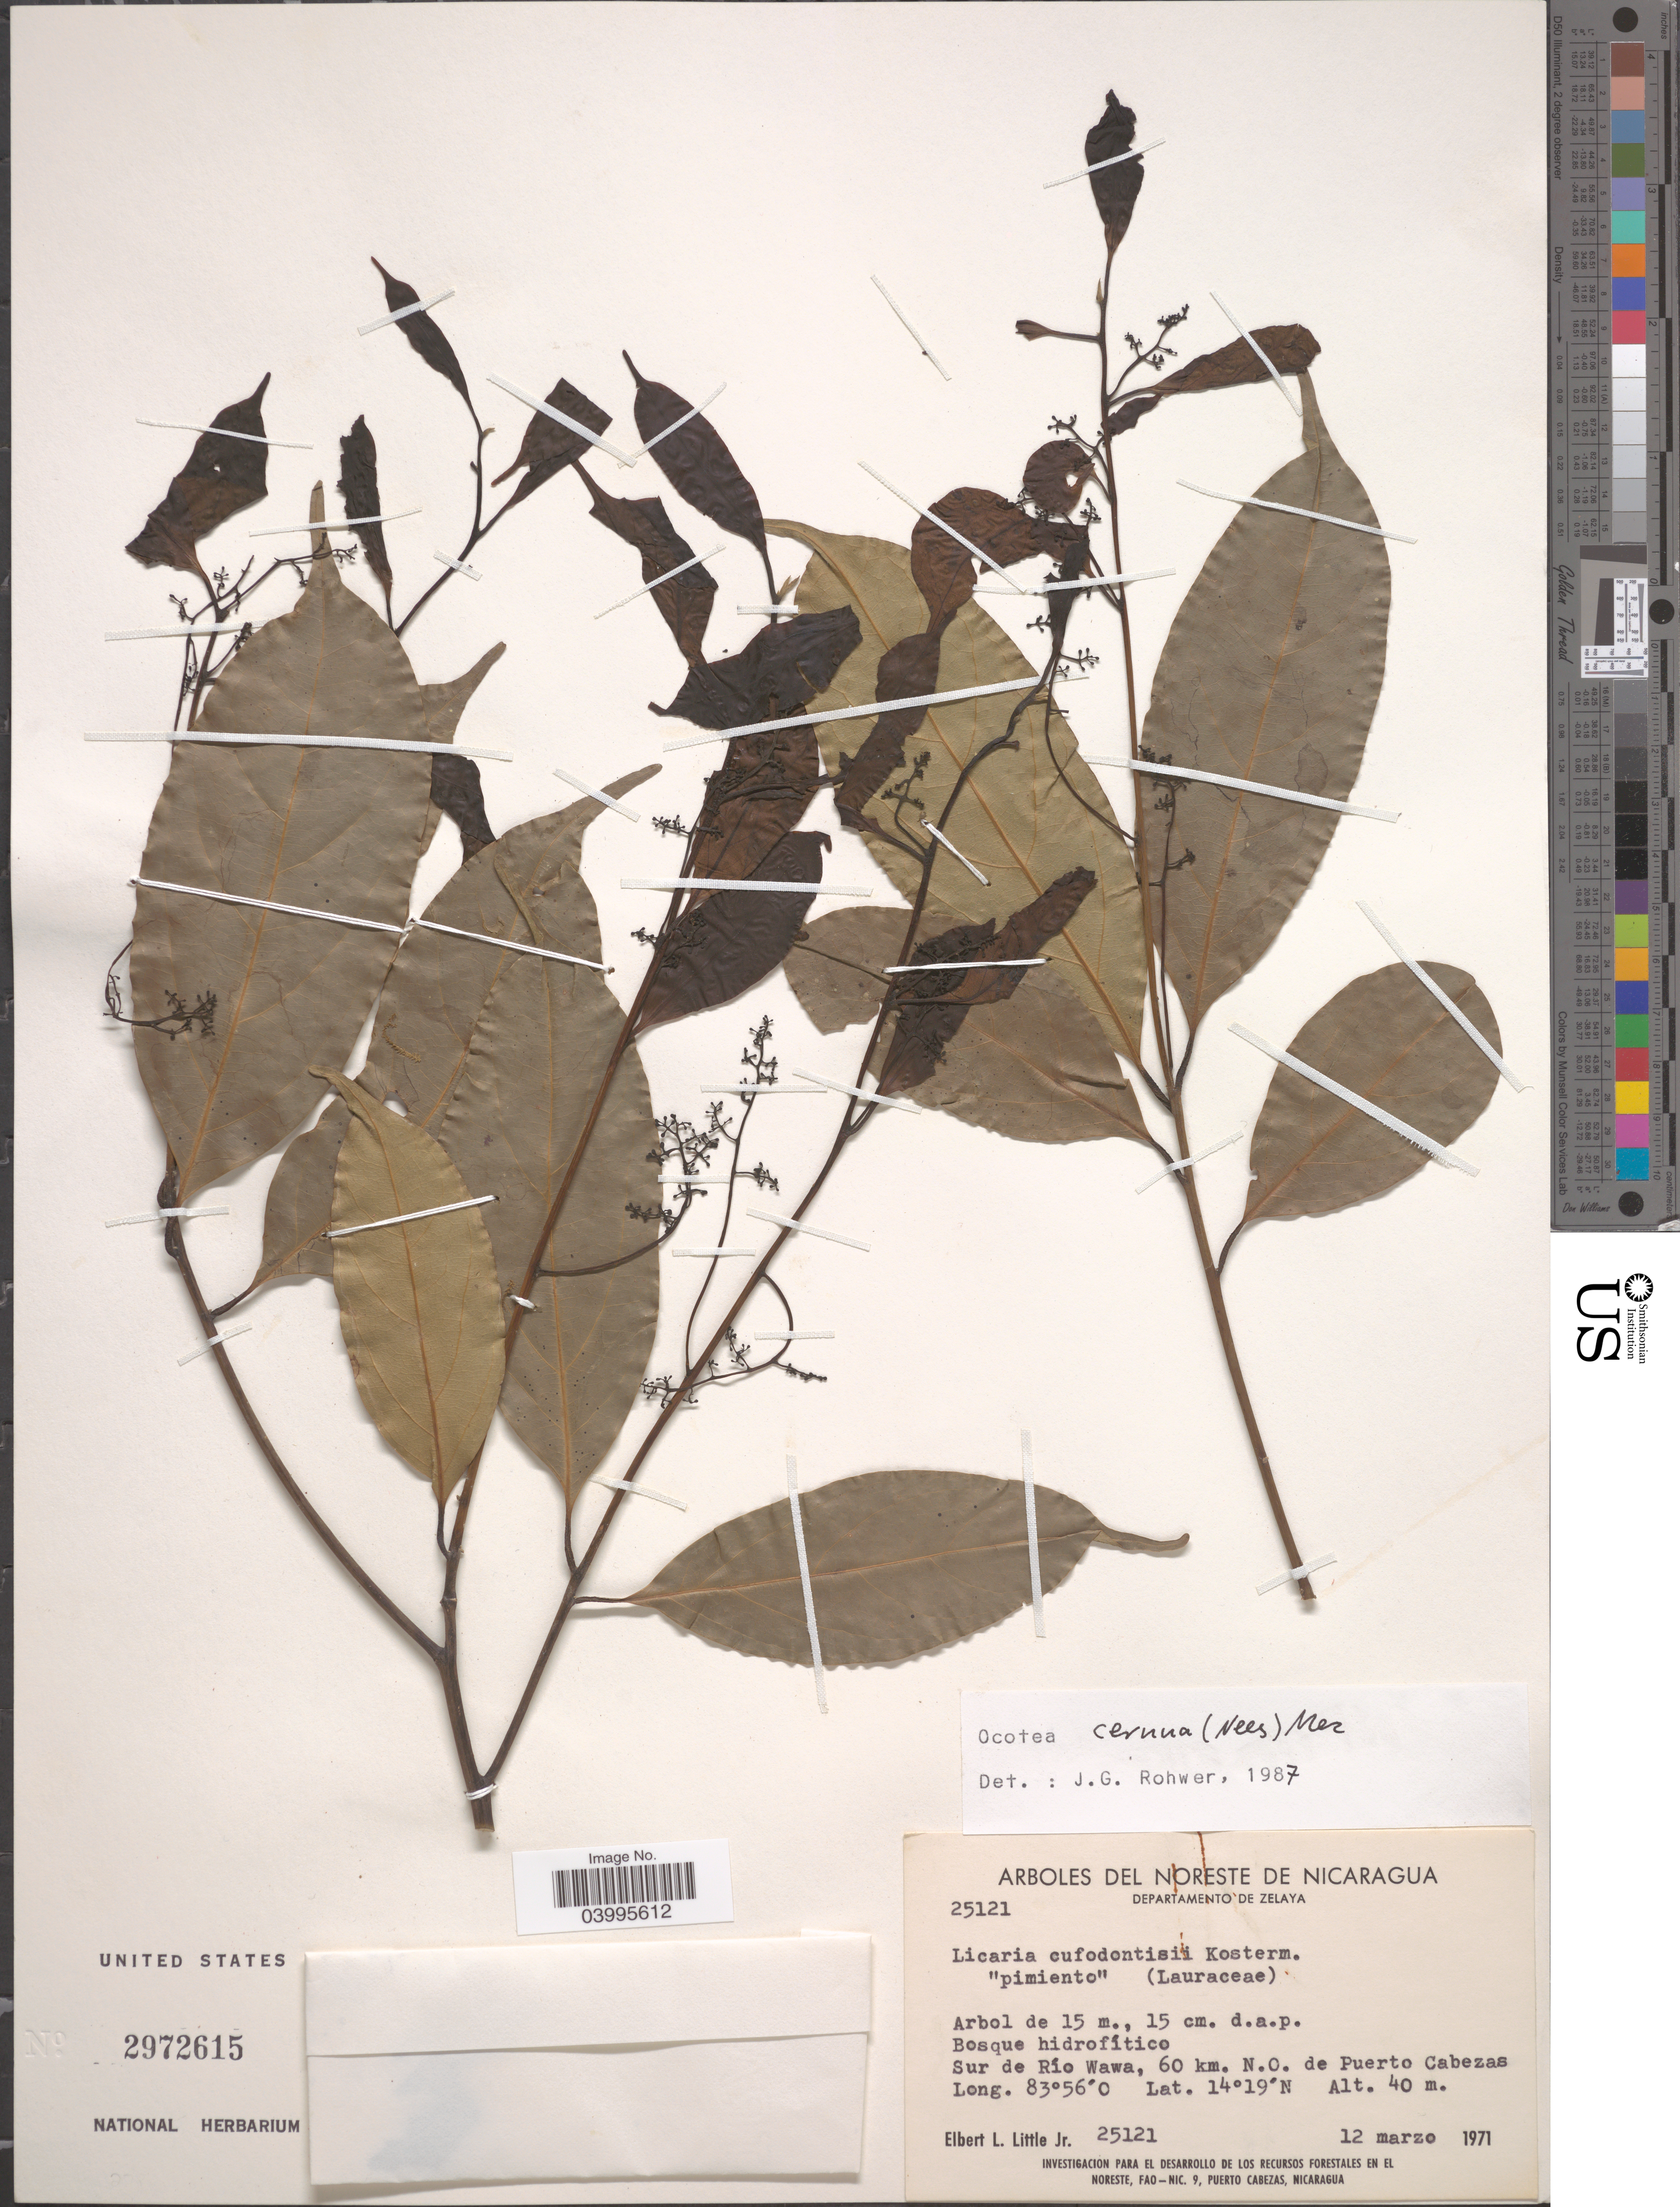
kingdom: Plantae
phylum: Tracheophyta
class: Magnoliopsida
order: Laurales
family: Lauraceae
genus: Ocotea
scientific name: Ocotea cernua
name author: (Nees) Mez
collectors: E. L. Little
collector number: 25121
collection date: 1971-03-12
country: Nicaragua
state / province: Atlántico Norte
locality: Noreste de Nicaragua. Departamento de Zelaya. Sur de Río Wawa, 60 km. N.O. de Puerto Cabezas.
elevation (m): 40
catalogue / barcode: US 2972615